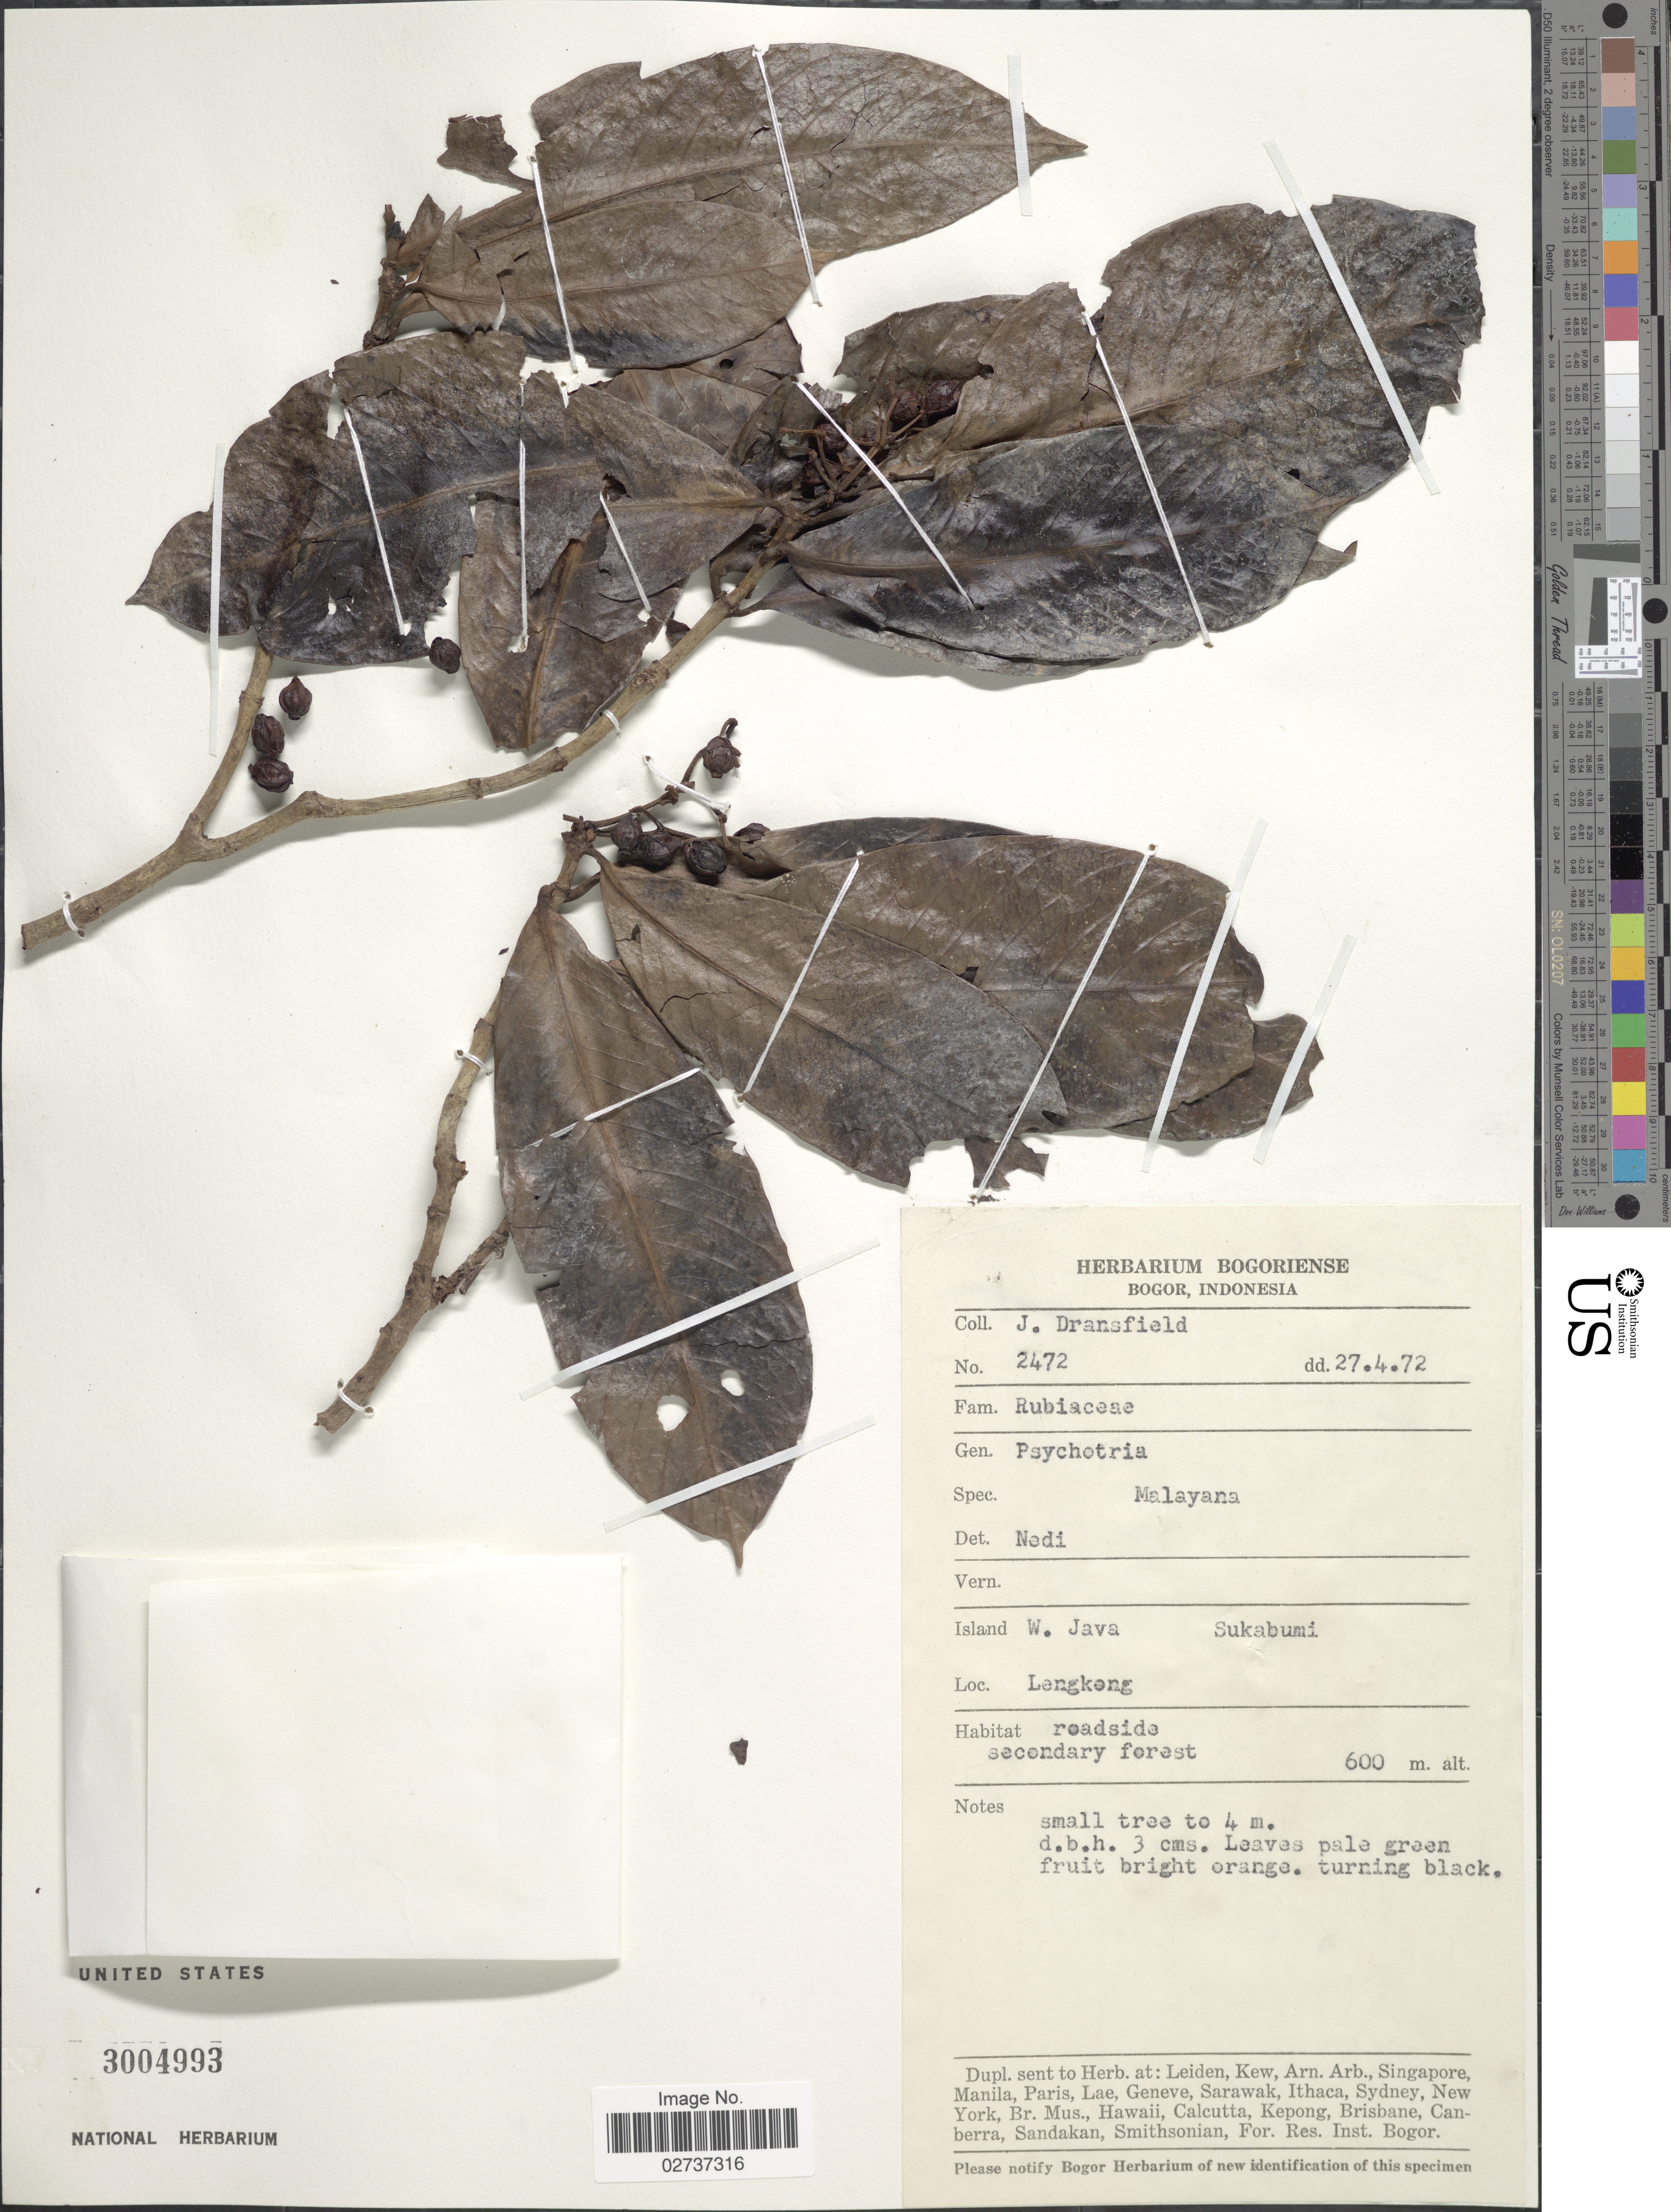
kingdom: Plantae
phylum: Tracheophyta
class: Magnoliopsida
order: Gentianales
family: Rubiaceae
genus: Psychotria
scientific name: Psychotria sp.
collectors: J. Dransfield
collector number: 2472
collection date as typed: Transcribed d/m/y: 27/4/72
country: Indonesia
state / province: Java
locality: Island W. Java. Sukabumi, Langkong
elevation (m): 600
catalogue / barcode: US 3004993